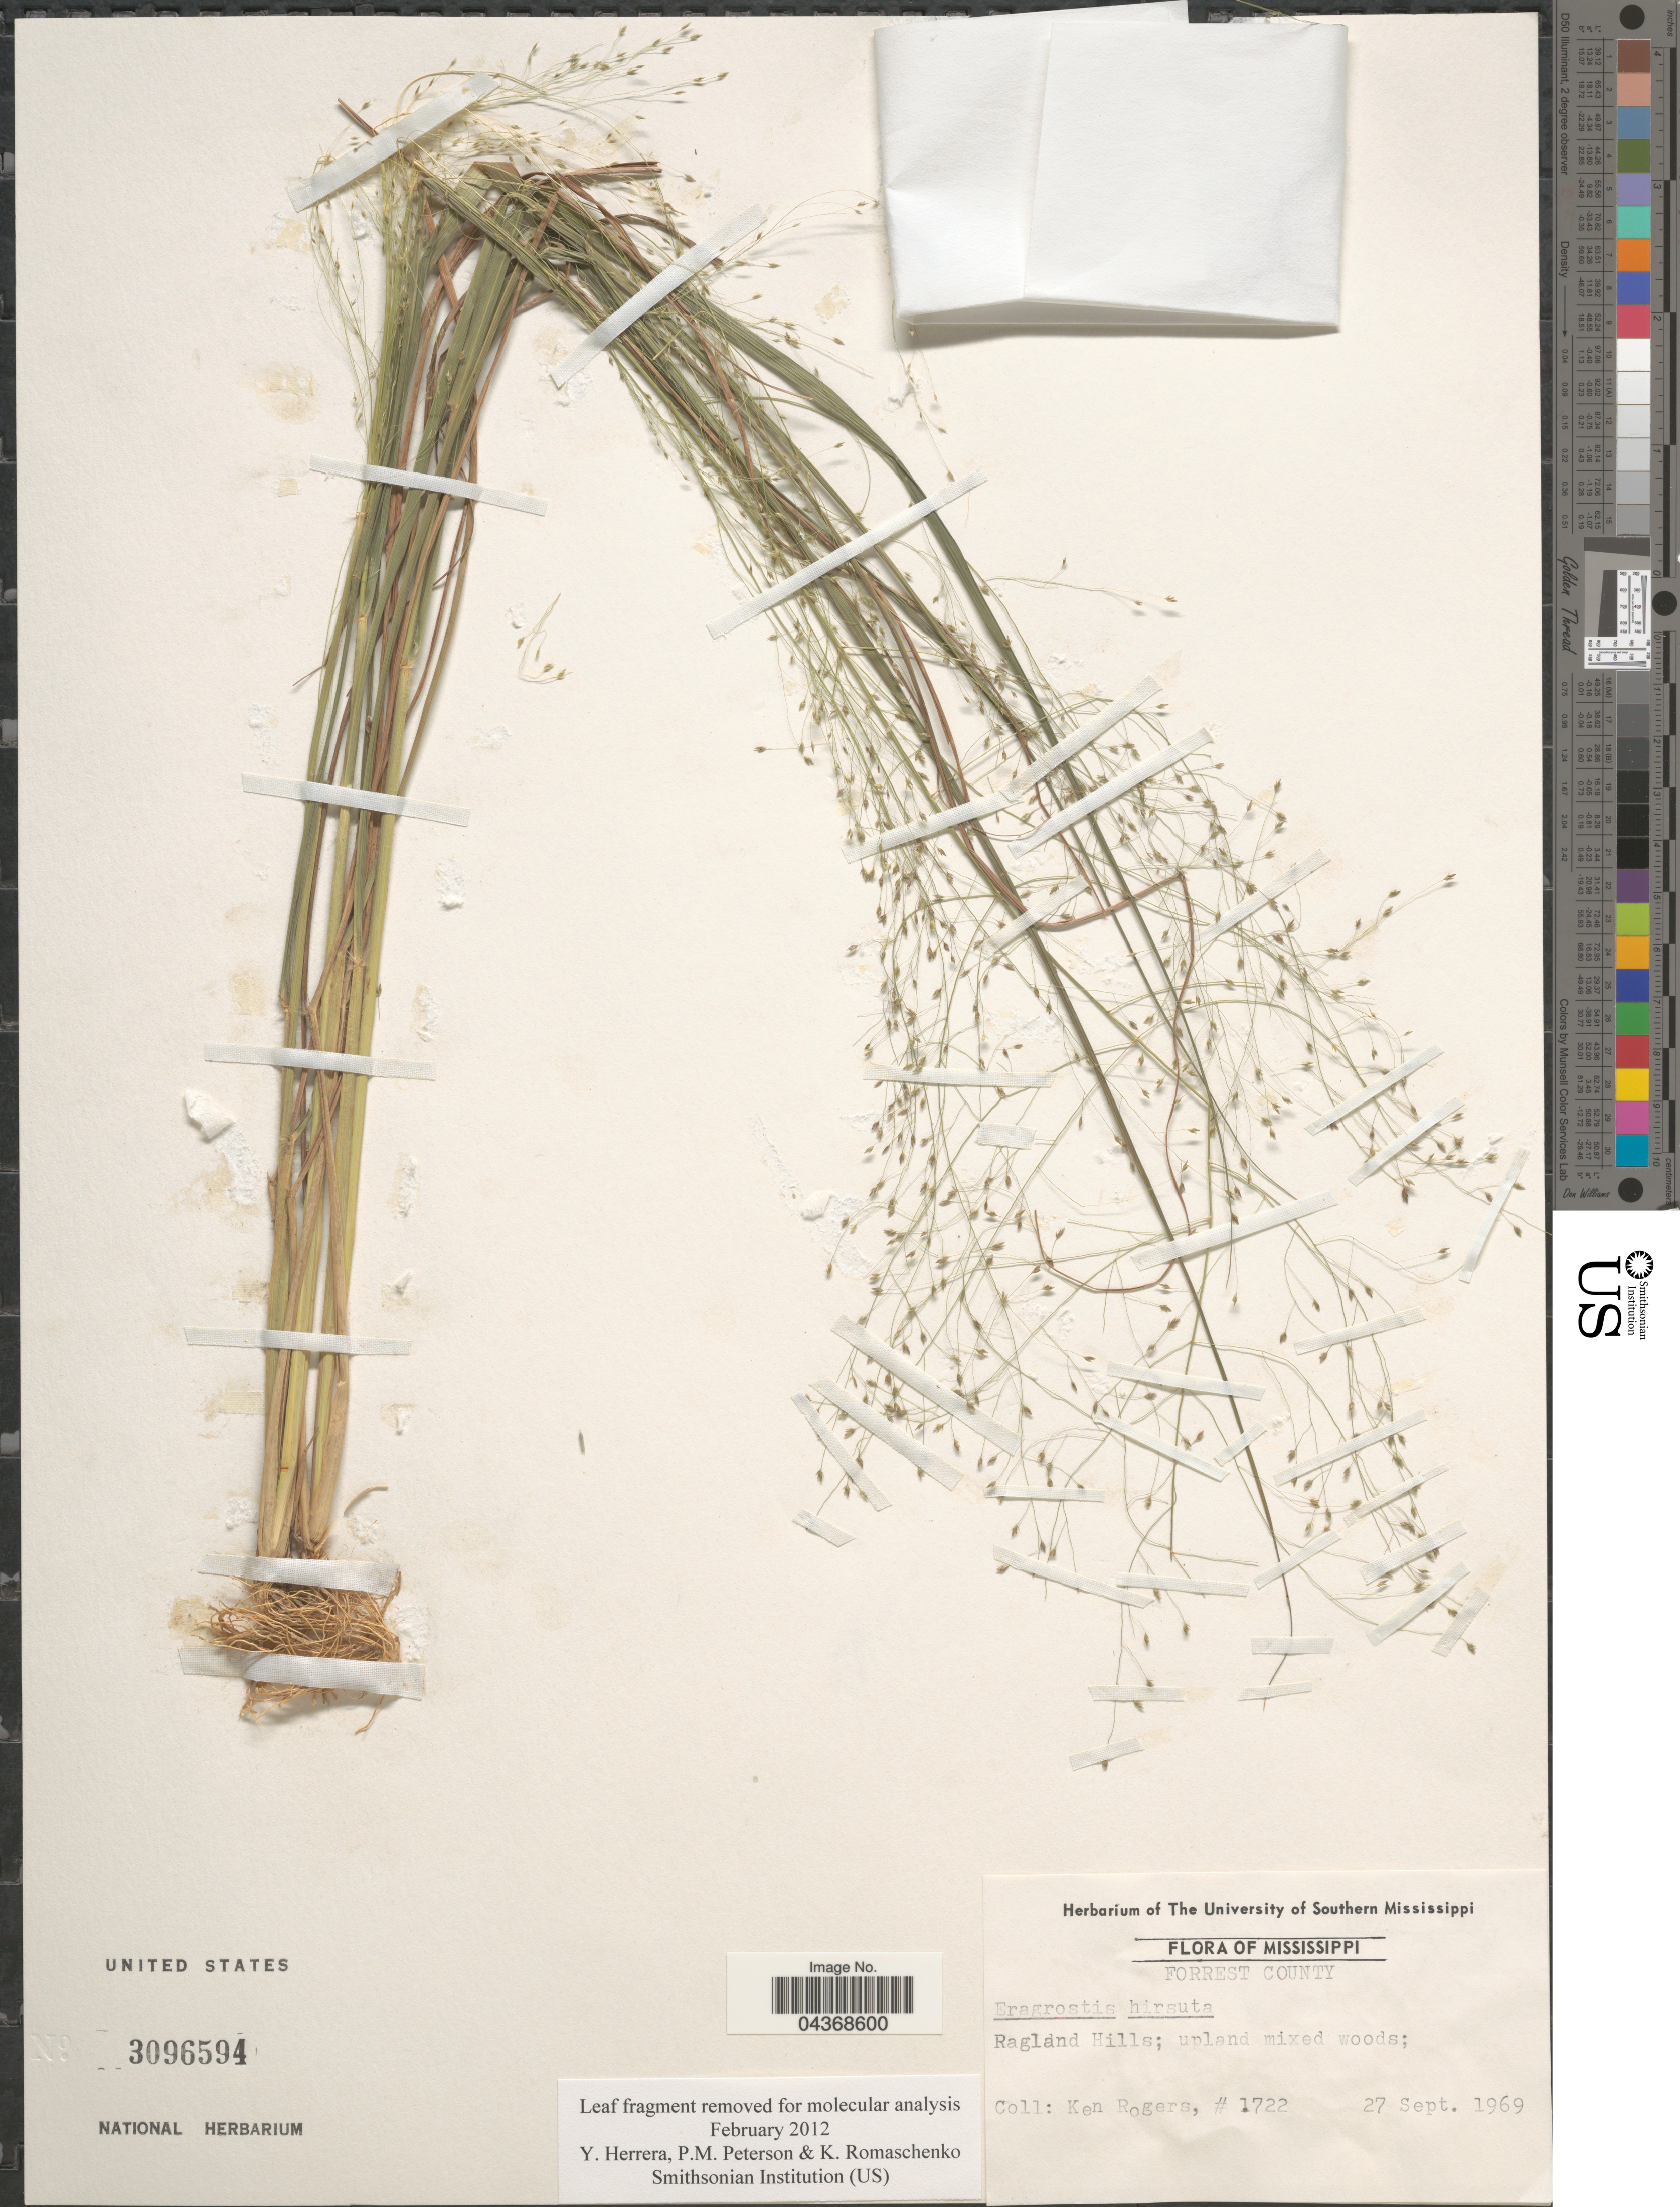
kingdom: Plantae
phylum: Tracheophyta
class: Liliopsida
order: Poales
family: Poaceae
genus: Eragrostis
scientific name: Eragrostis hirsuta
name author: (Michx.) Nees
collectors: K. Rogers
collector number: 1722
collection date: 1969-09-27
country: United States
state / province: Mississippi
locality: Forrest County. Ragland Hills.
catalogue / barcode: US 3096594